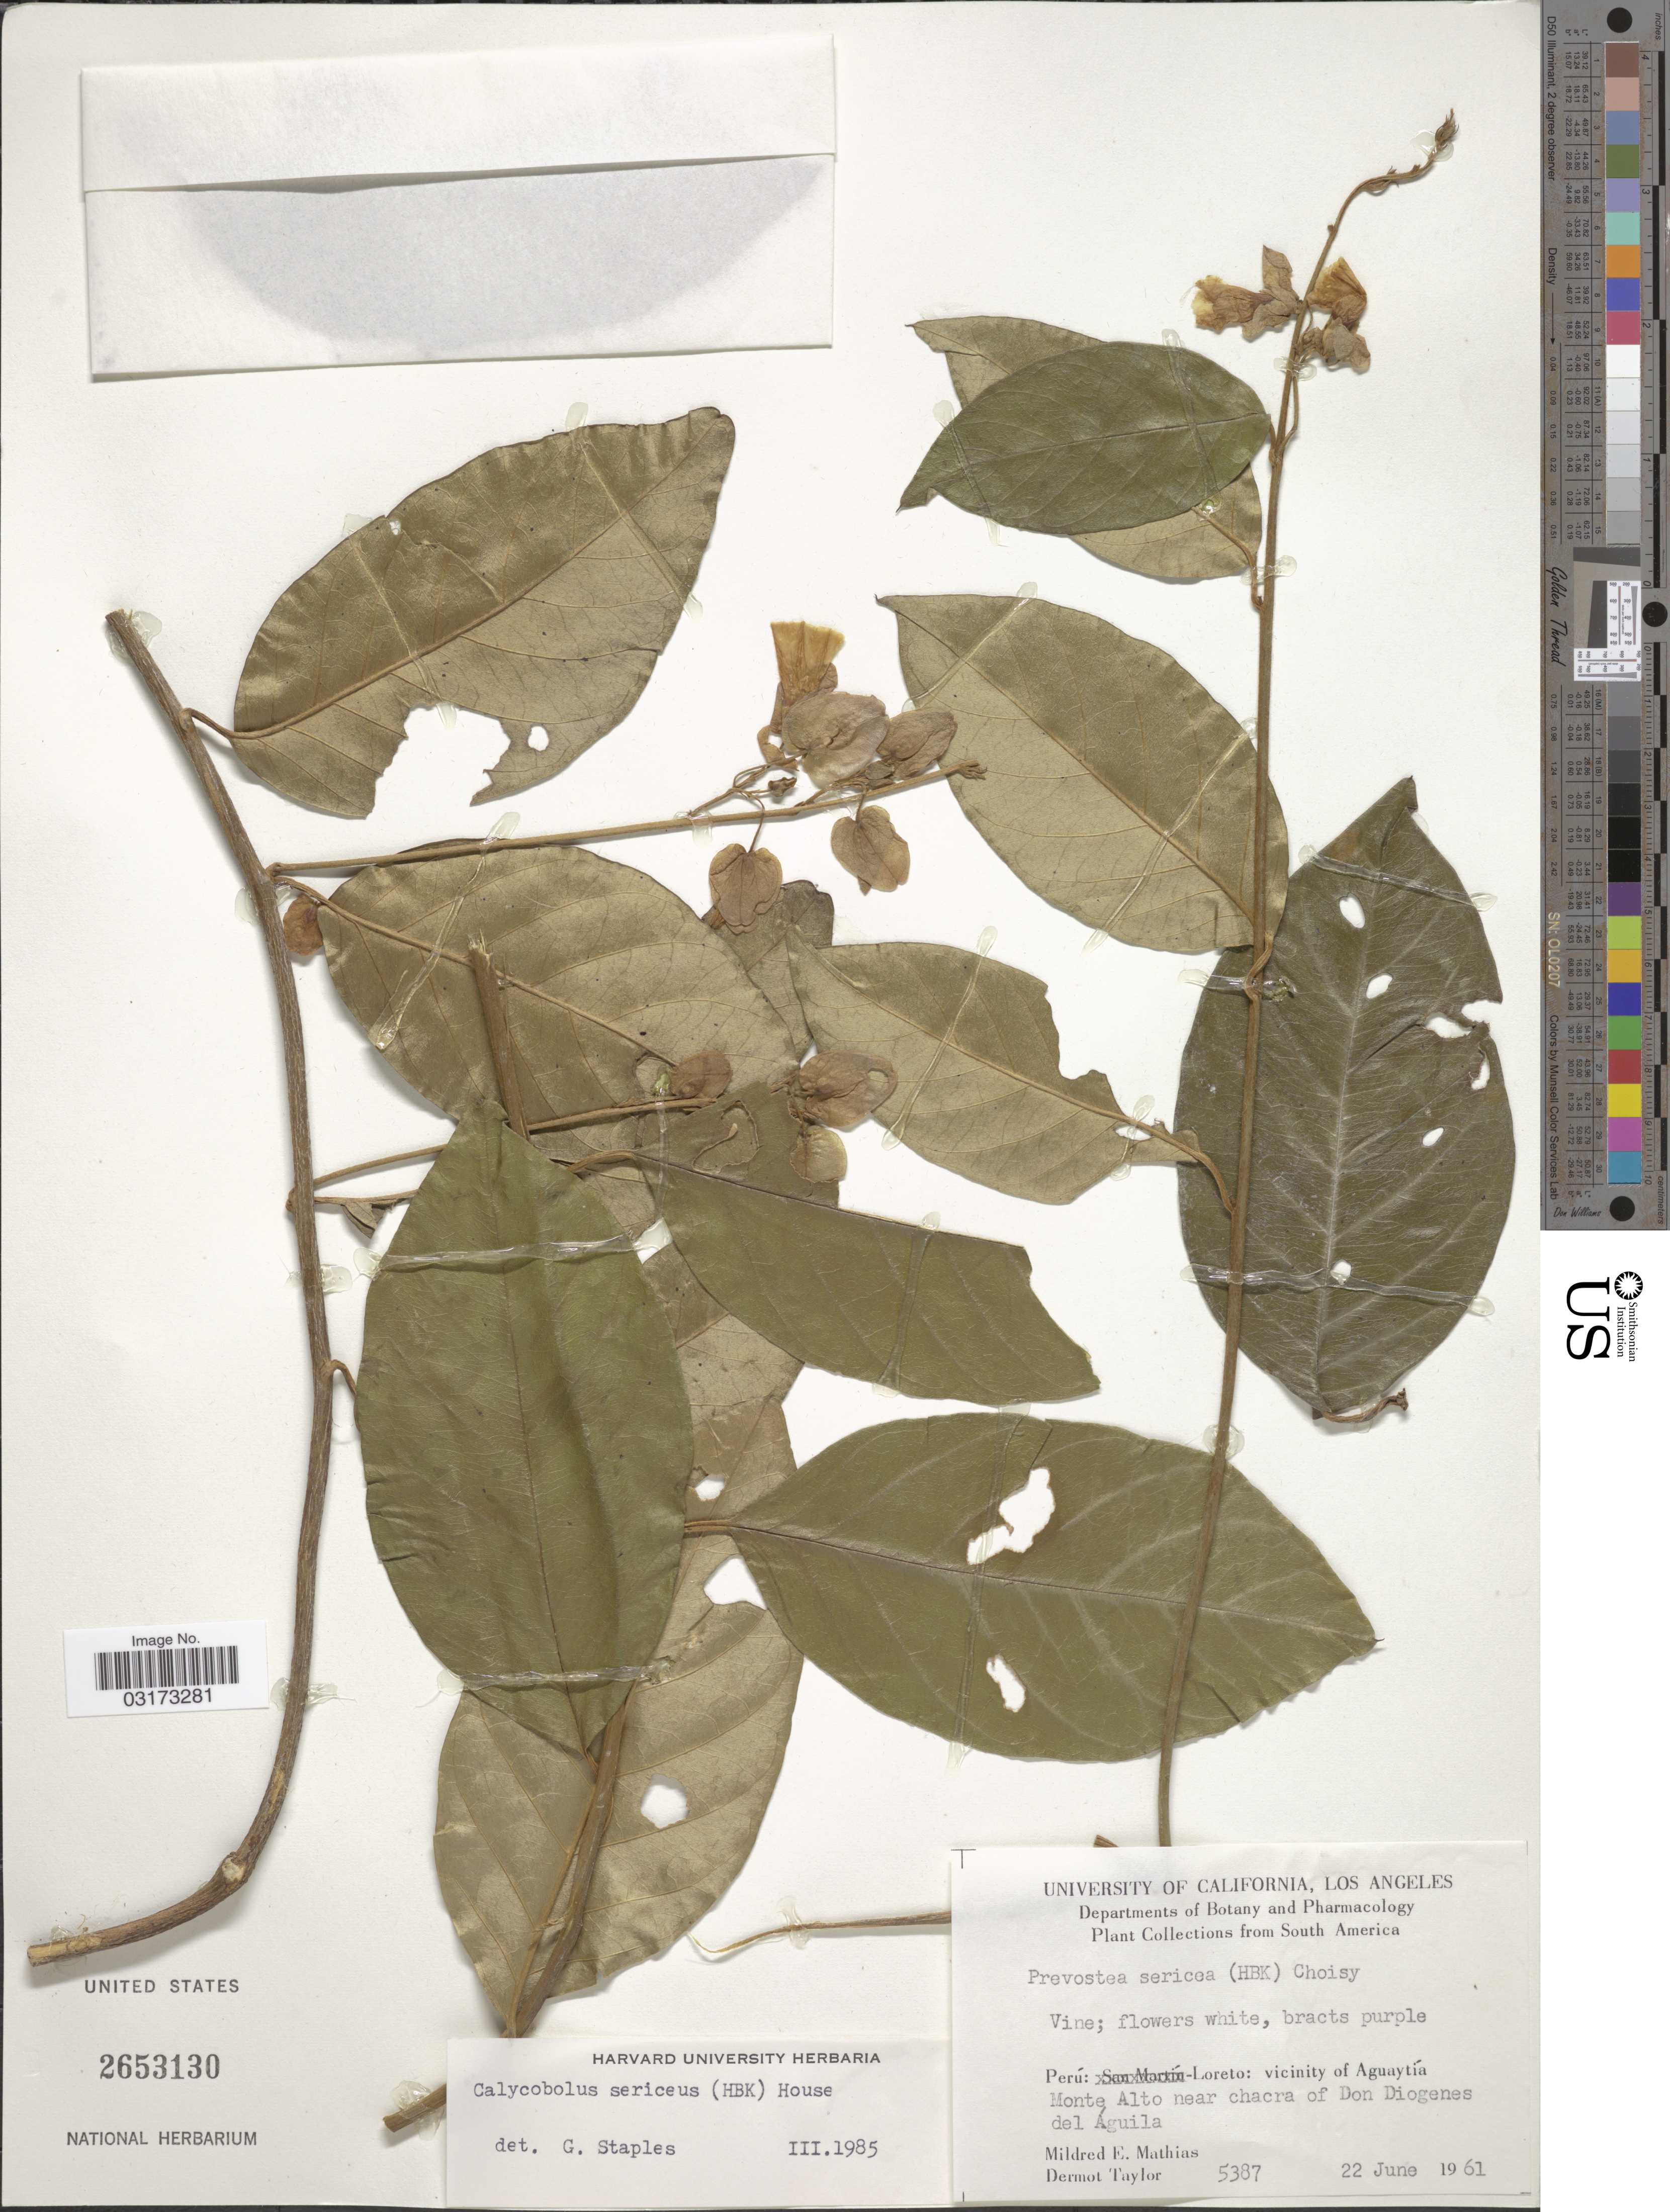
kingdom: Plantae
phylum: Tracheophyta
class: Magnoliopsida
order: Solanales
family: Convolvulaceae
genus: Calycobolus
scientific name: Calycobolus sericeus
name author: (Kunth) House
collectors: M. E. Mathias & D. Taylor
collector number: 5387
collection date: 1961-06-22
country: Peru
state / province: Loreto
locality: Vicinity of Aguaytía. Monte Alto near chacra of Don Diogenes del Águila.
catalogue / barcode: US 2653130